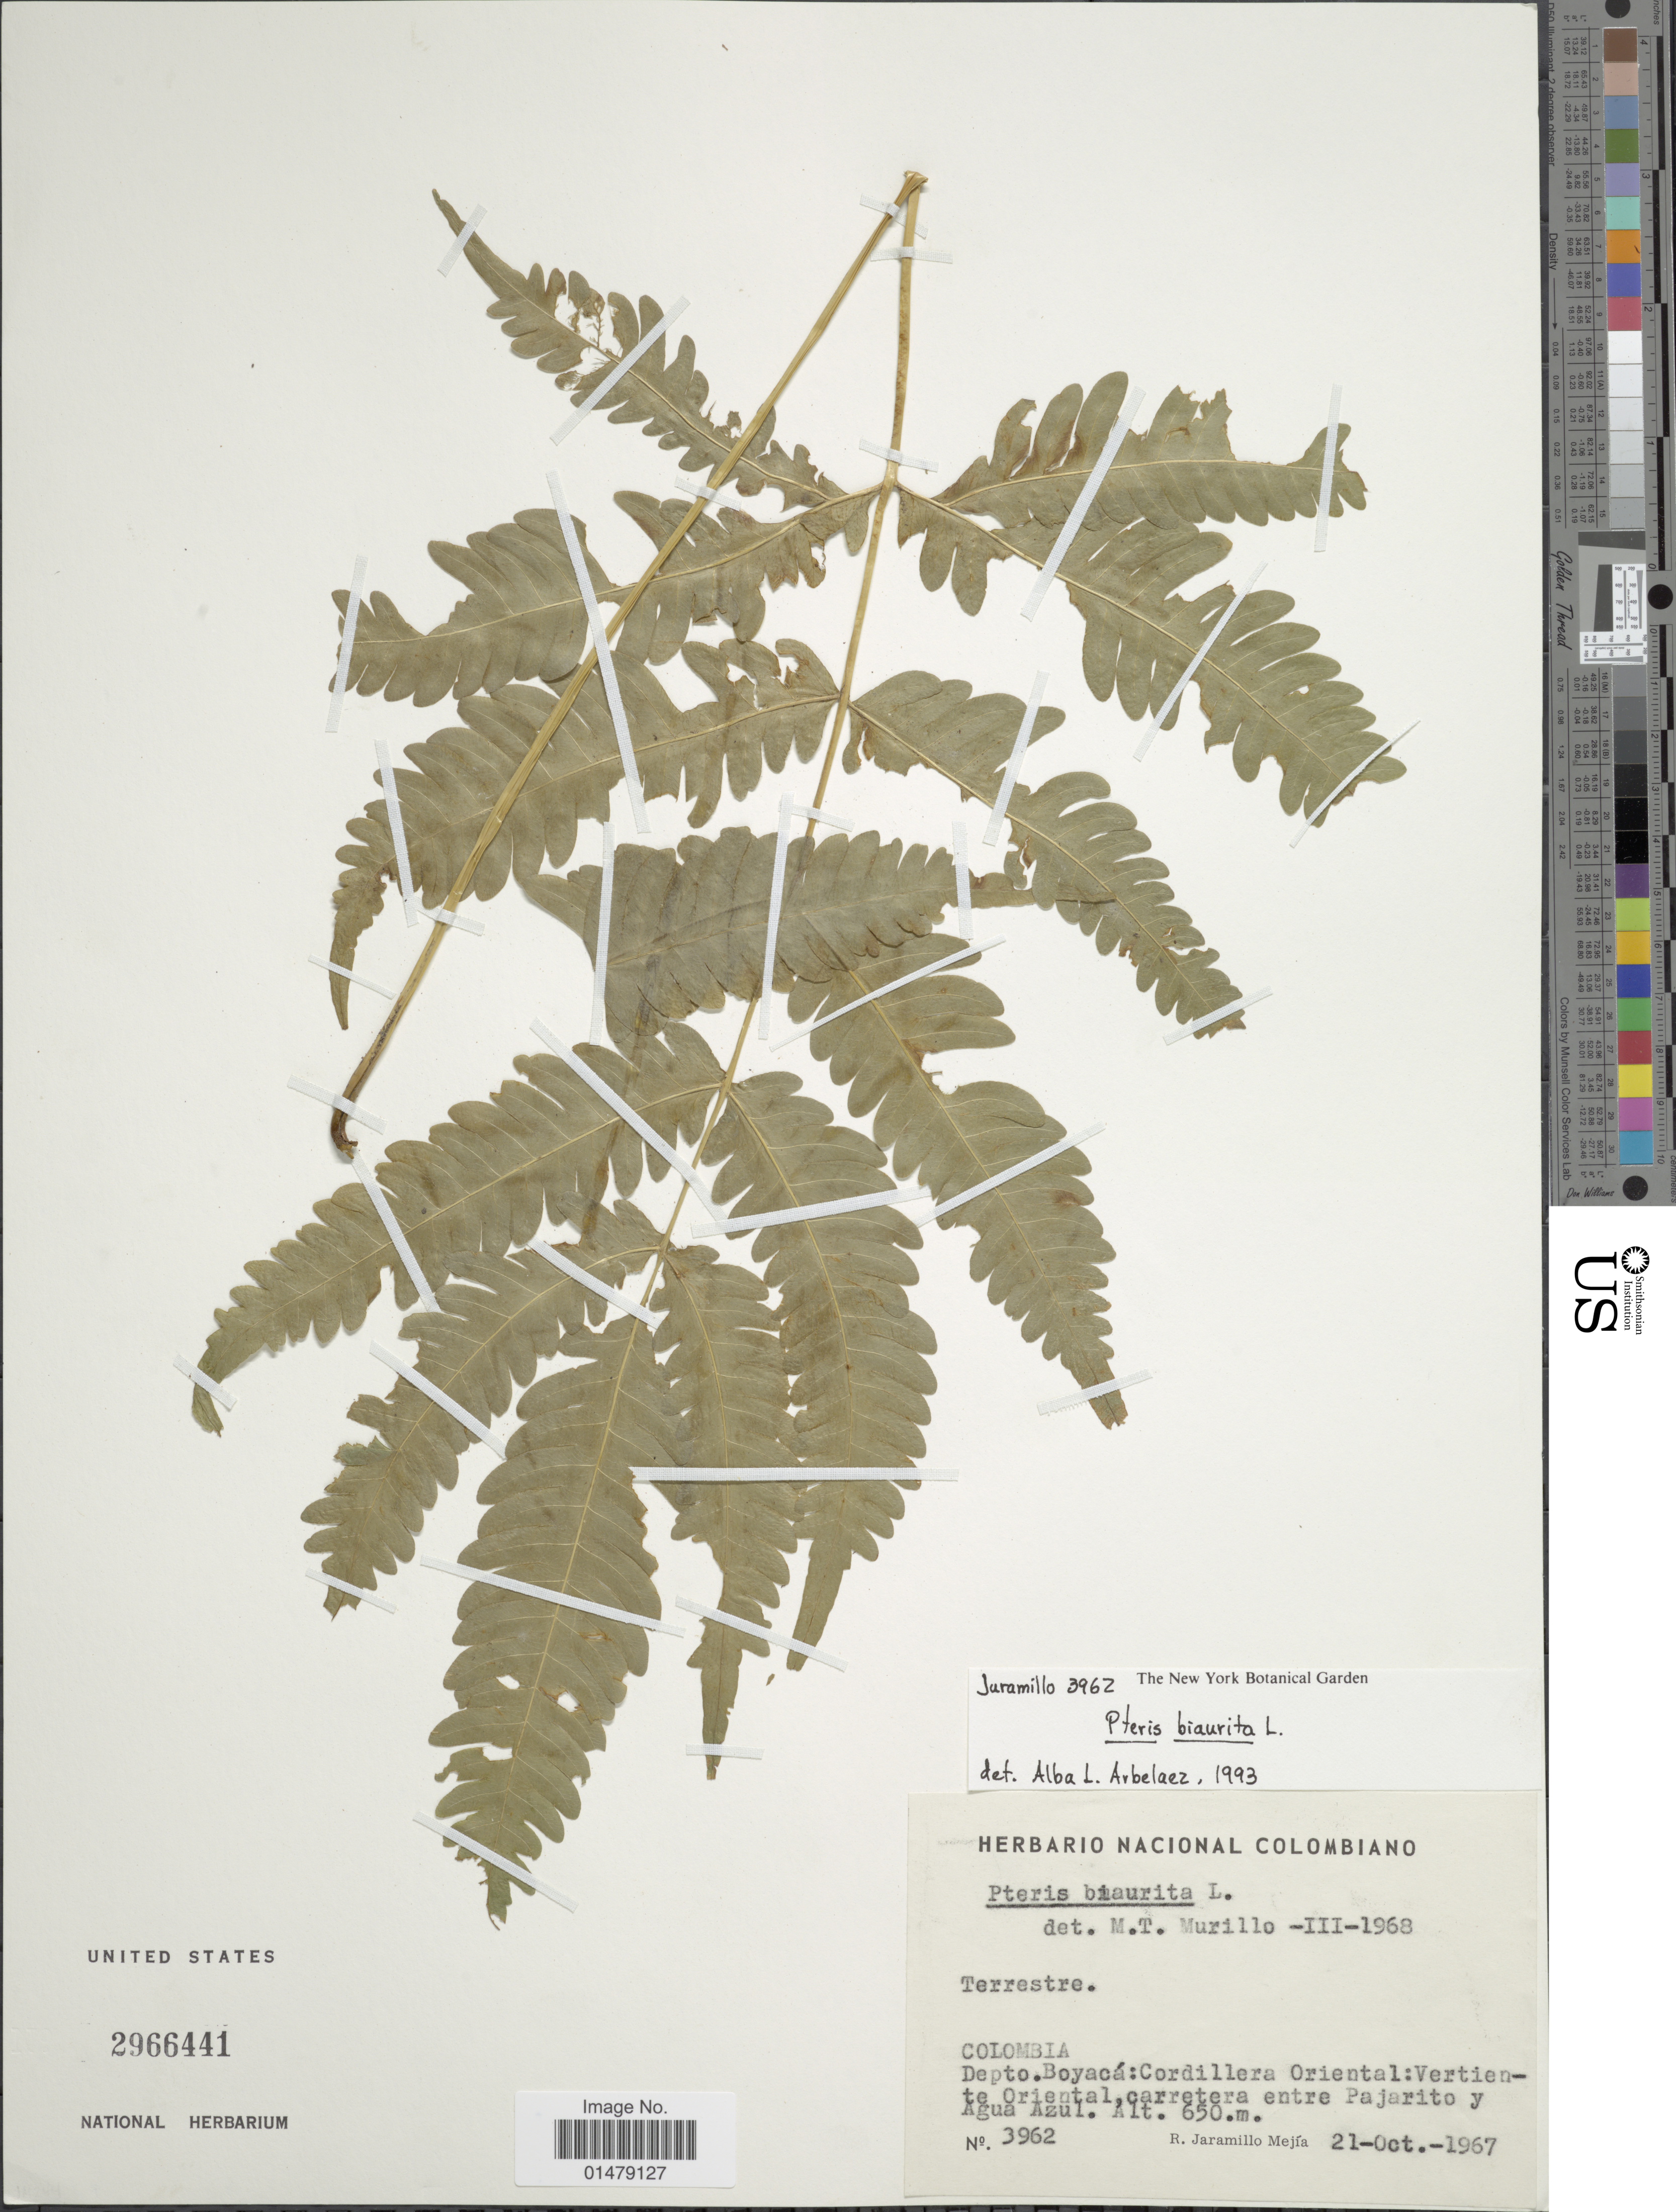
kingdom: Plantae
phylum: Tracheophyta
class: Polypodiopsida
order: Polypodiales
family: Pteridaceae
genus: Pteris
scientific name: Pteris biaurita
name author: L.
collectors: R. Jaramillo M.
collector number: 3962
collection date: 1967-10-21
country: Colombia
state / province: Boyacá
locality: Depto. Boyaca: Cordillera Oriental: Vertiente Oriental, carretera entre Pajarito y Agua Azul.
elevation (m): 650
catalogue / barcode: US 2966441